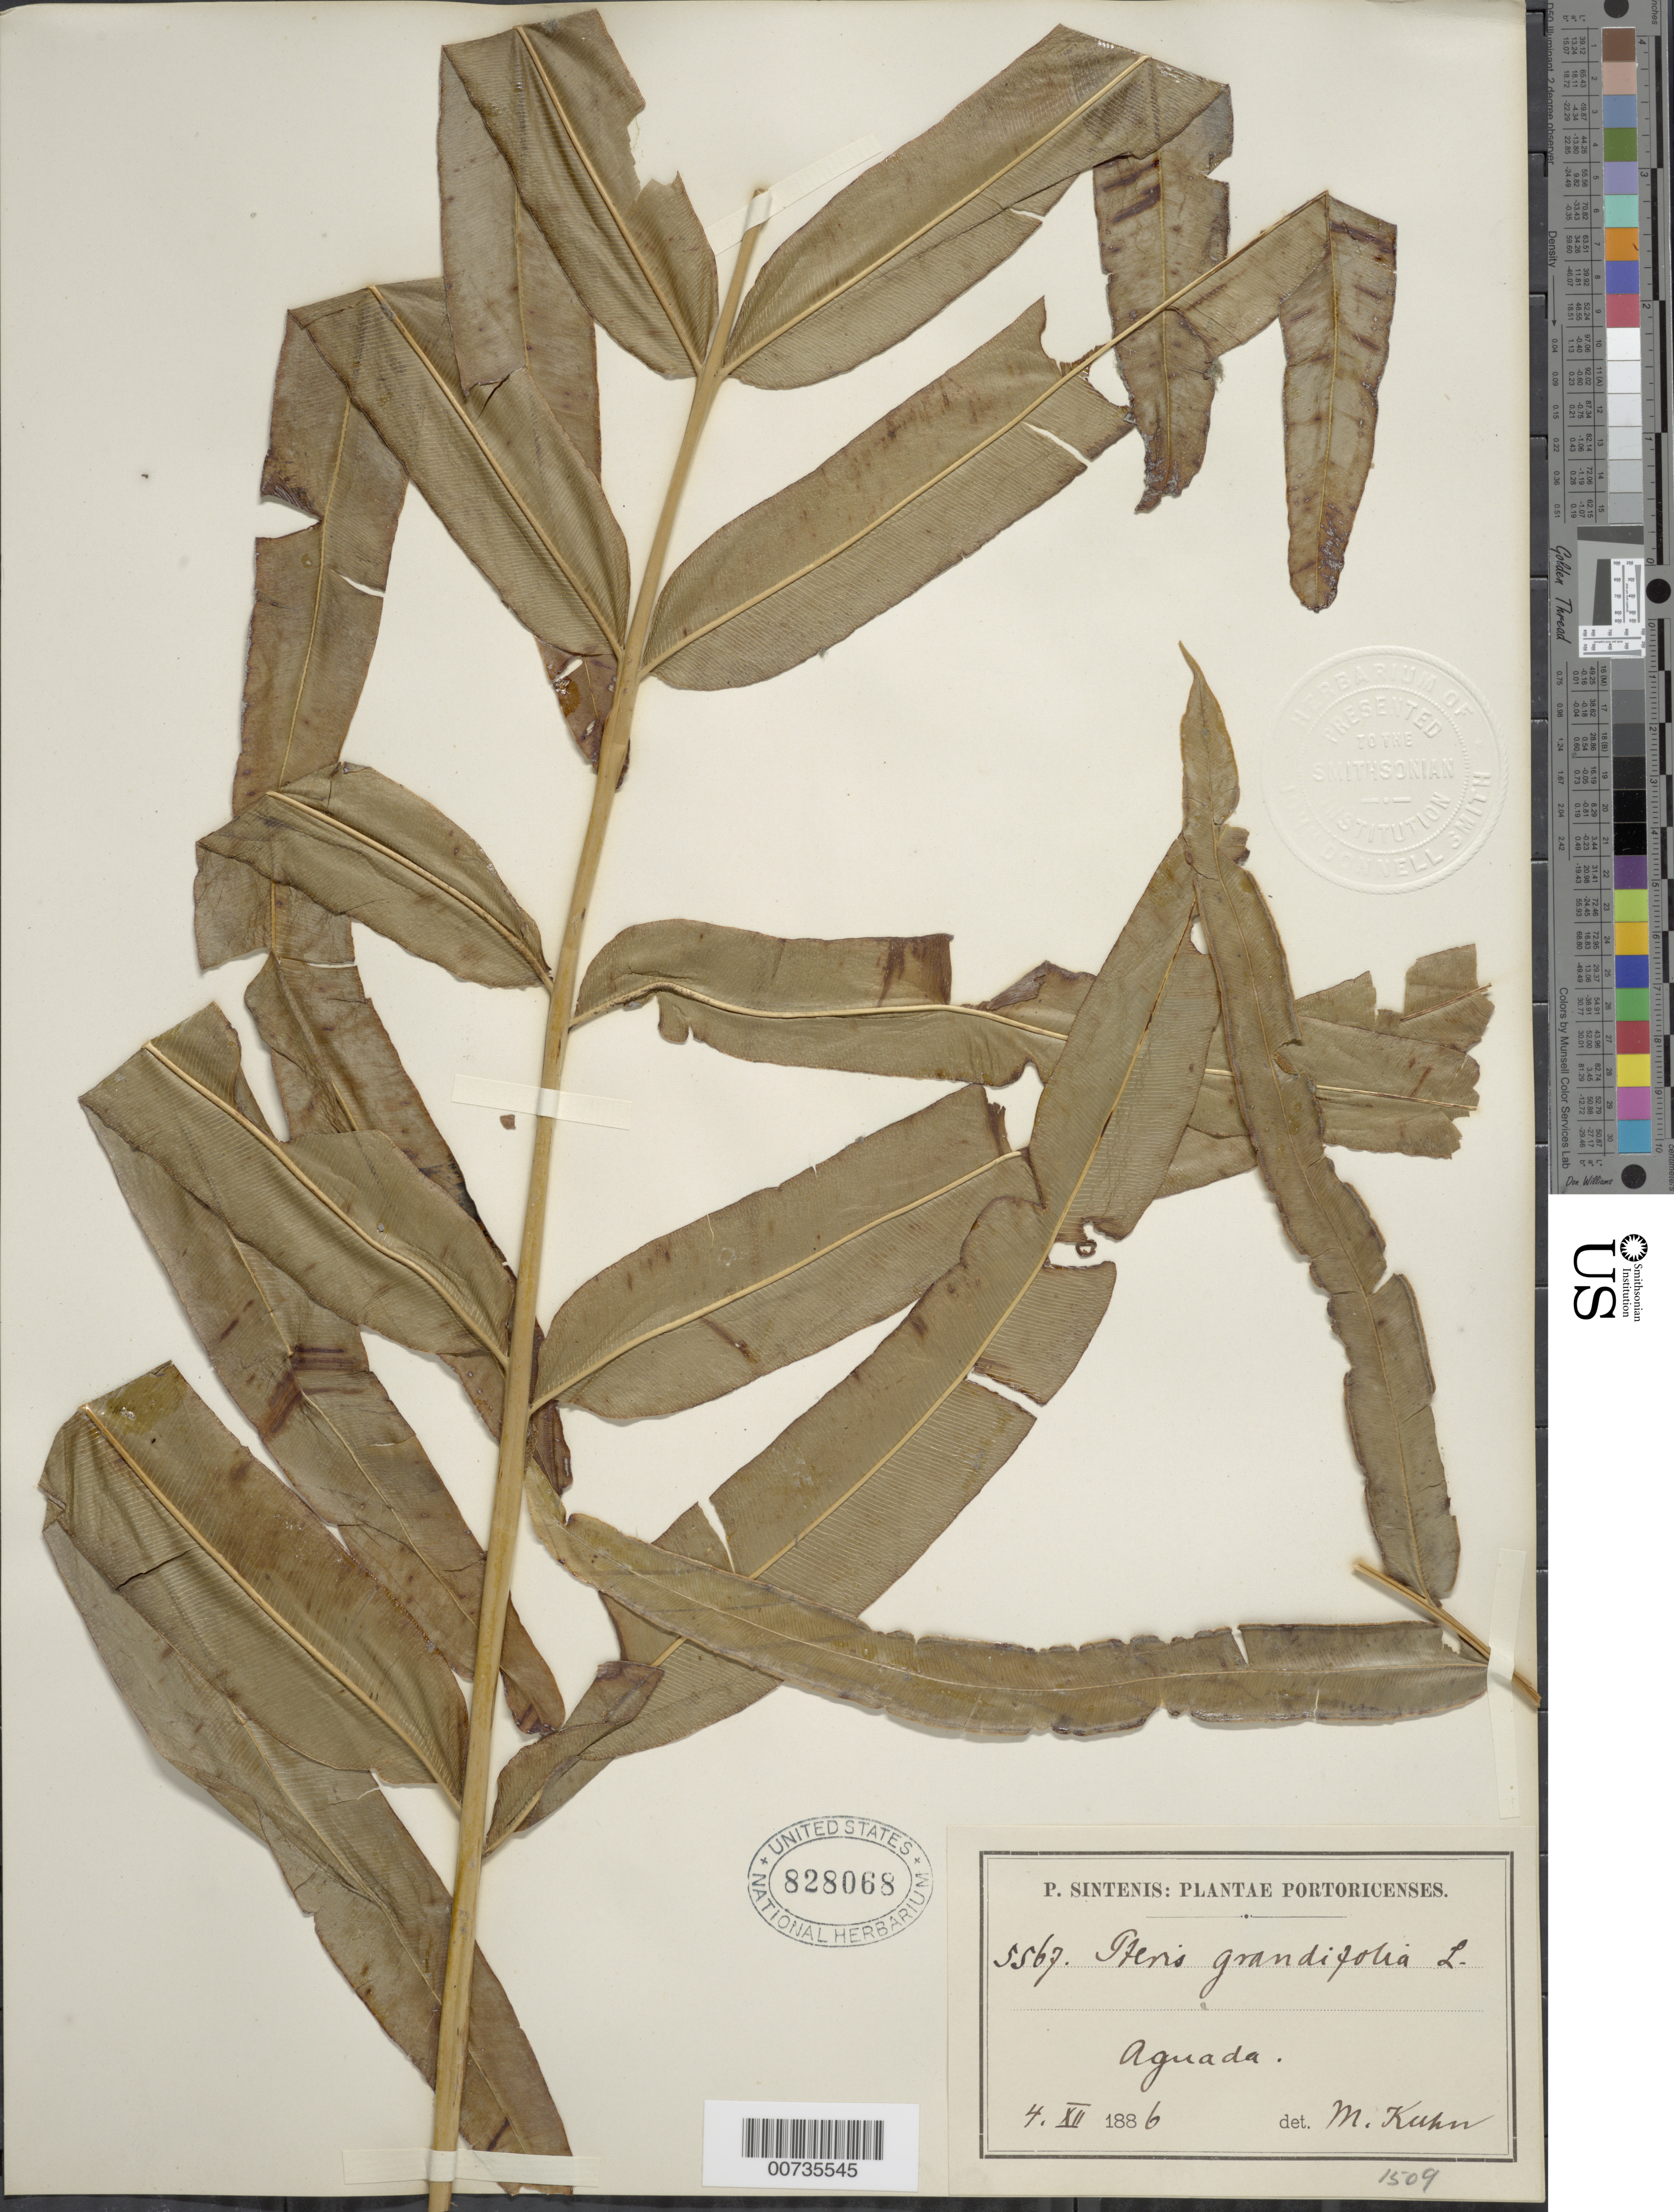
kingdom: Plantae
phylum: Tracheophyta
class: Polypodiopsida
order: Polypodiales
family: Pteridaceae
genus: Pteris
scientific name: Pteris grandifolia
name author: L.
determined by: Kuhn, D. M.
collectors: P. Sintenis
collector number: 5567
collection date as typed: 04 Dec 1886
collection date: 1886-12-04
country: Puerto Rico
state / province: Aguada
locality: Aguada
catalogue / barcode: US 828068